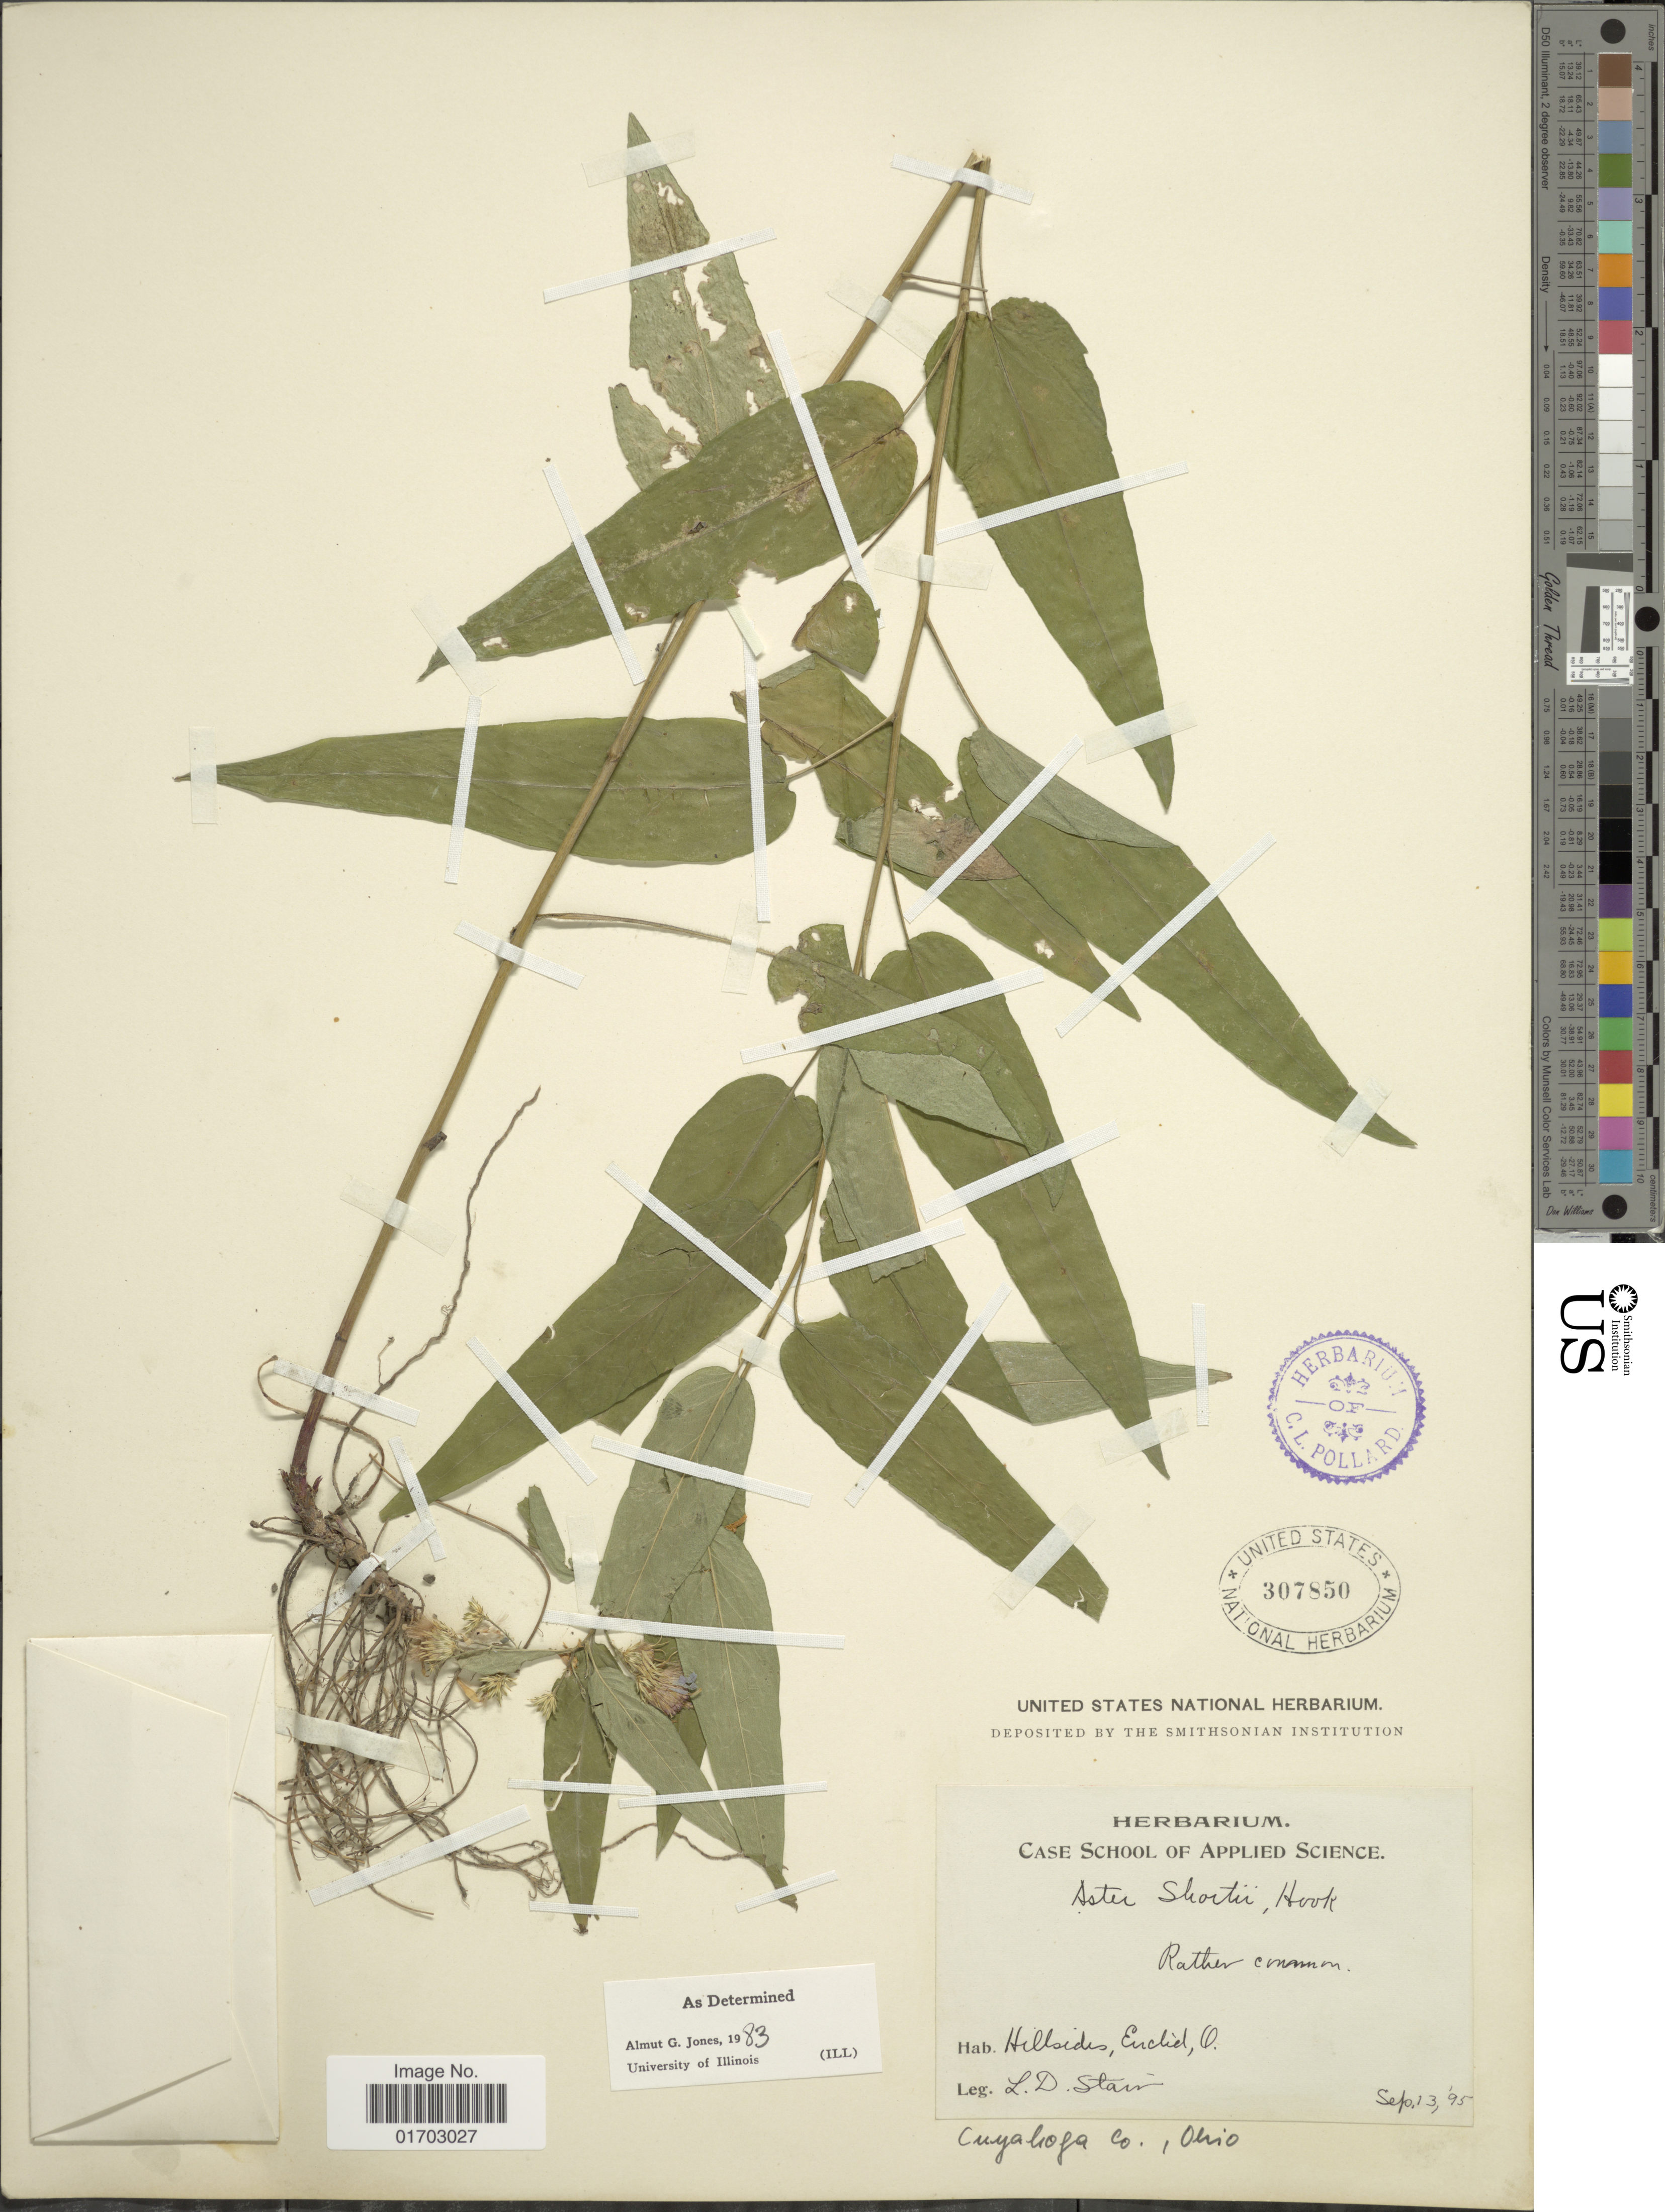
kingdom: Plantae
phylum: Tracheophyta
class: Magnoliopsida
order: Asterales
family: Asteraceae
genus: Symphyotrichum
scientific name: Symphyotrichum shortii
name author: (Lindl.) G.L. Nesom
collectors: L. Stair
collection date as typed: Transcribed d/m/y: 13/9/95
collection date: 1895-09-13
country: United States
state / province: Ohio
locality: Hillsides, Enclied, Cuyalioga.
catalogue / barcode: US 307850